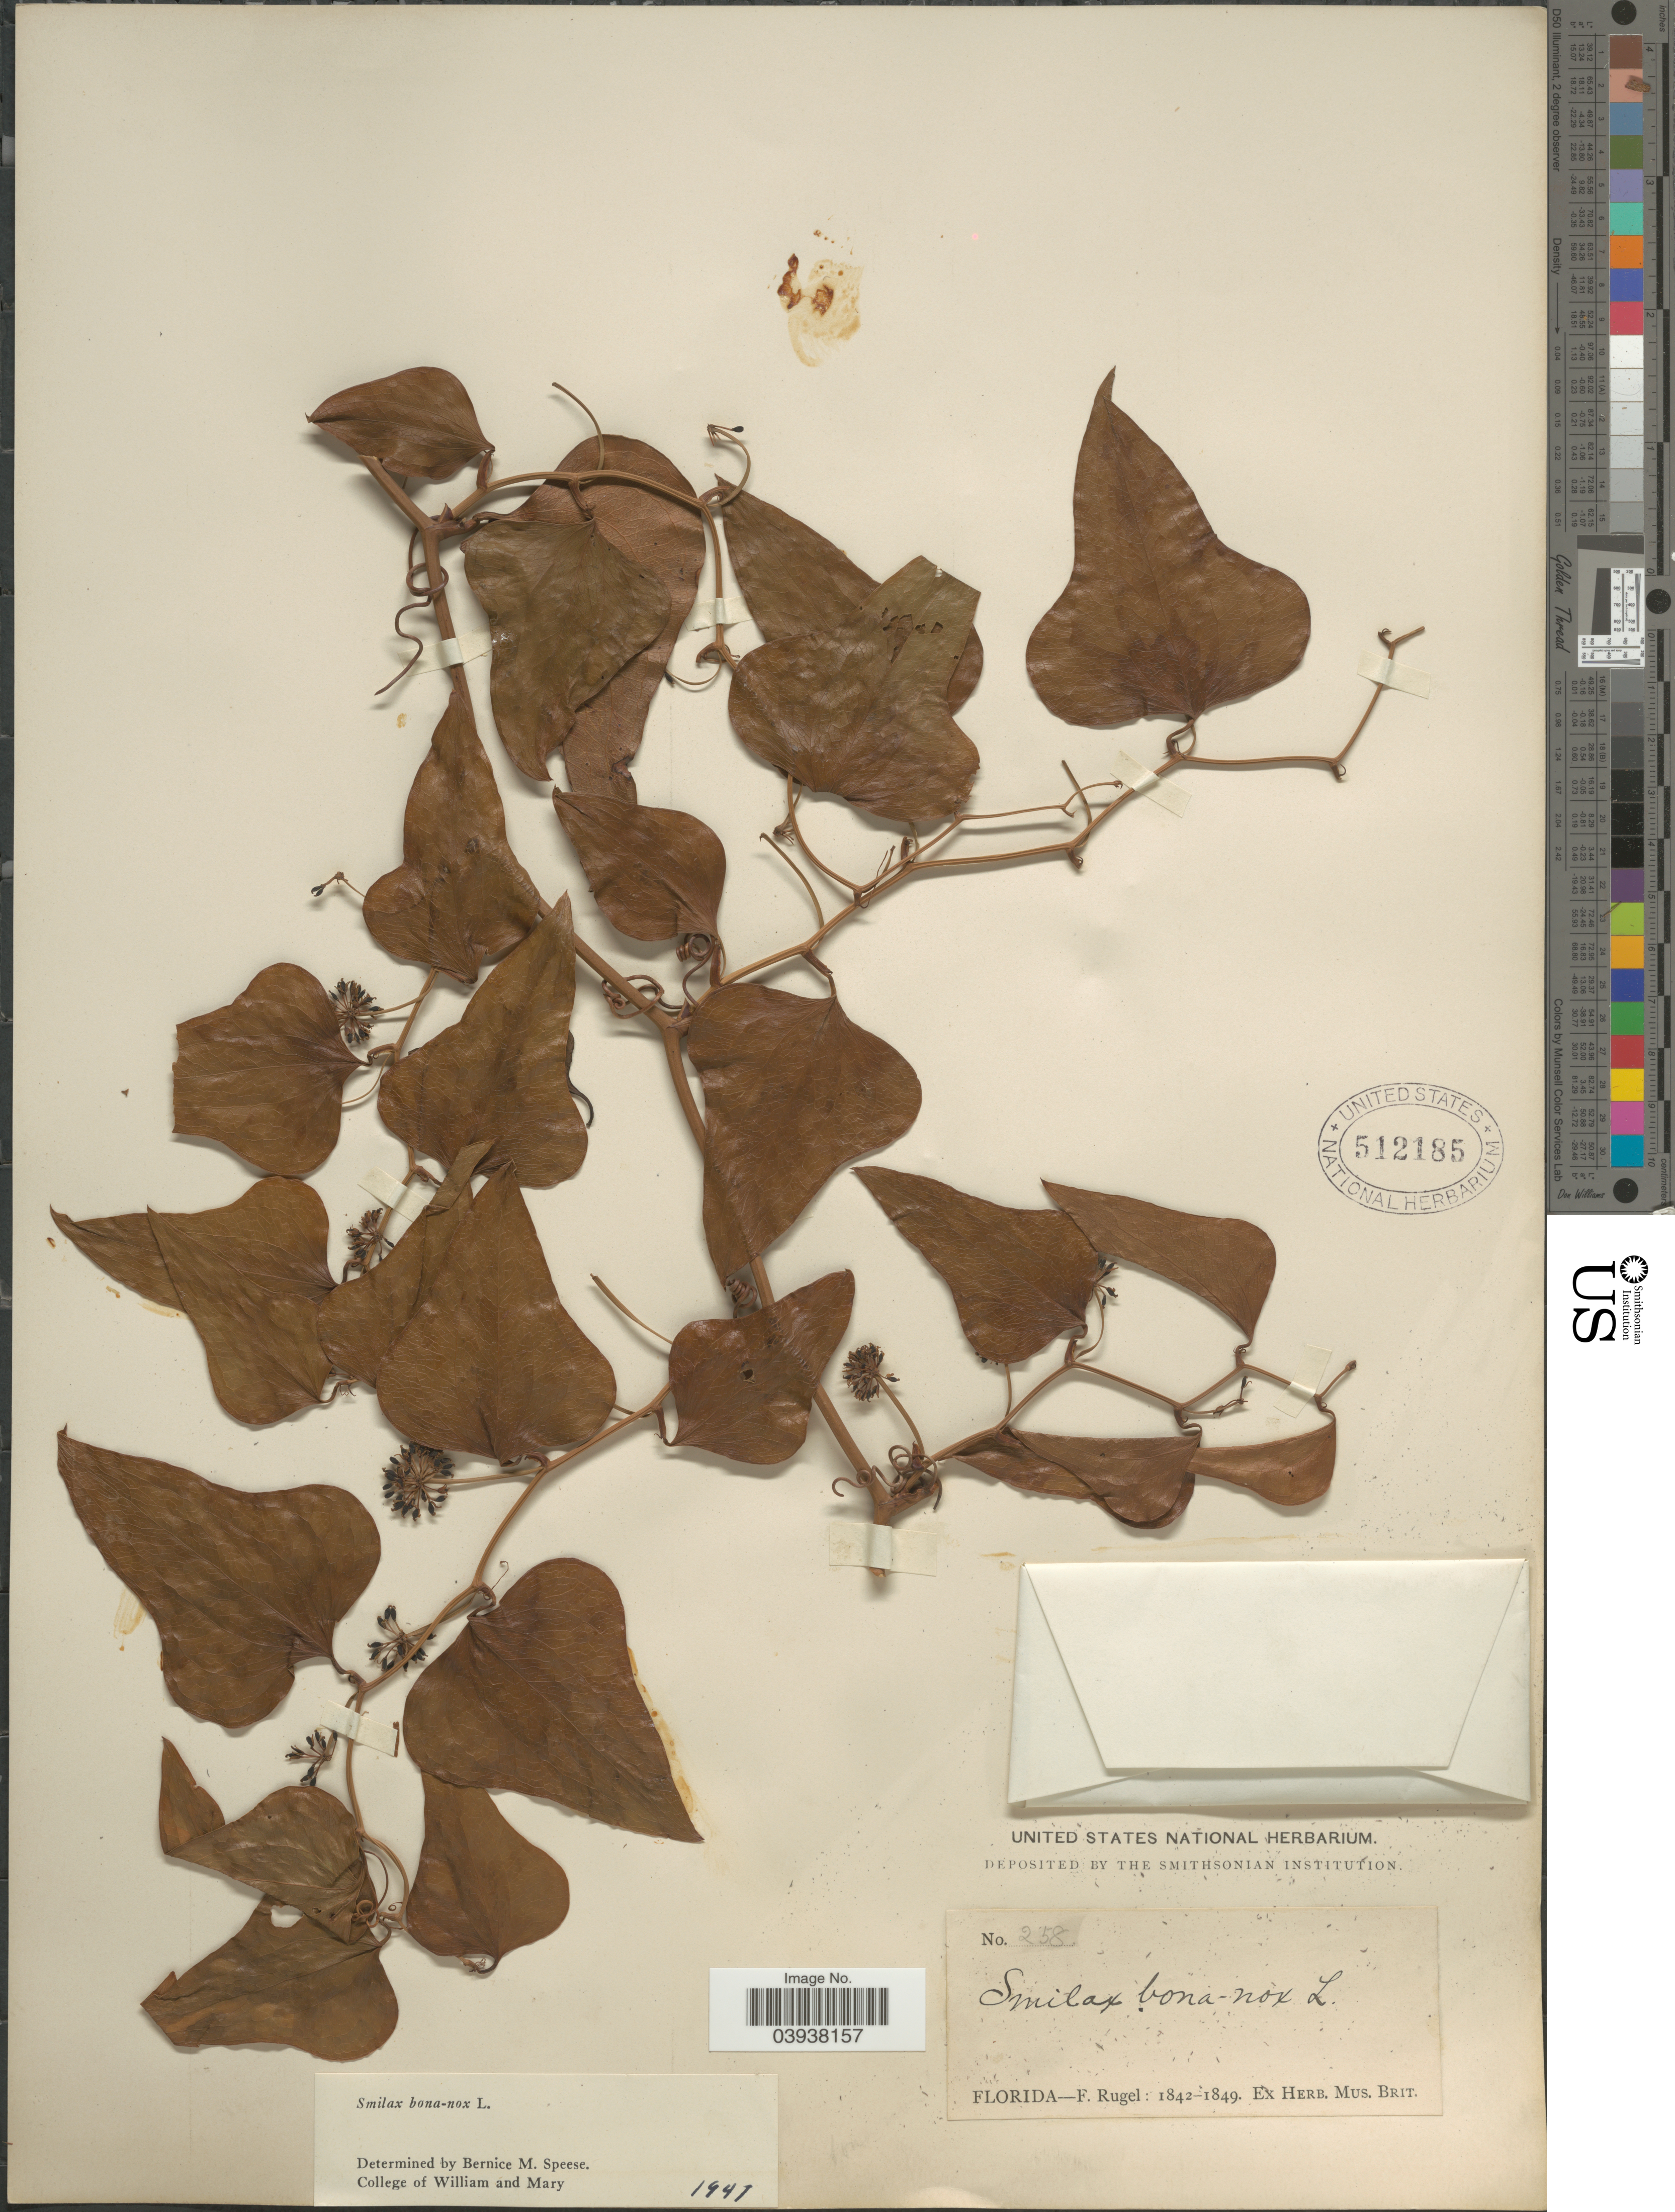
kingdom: Plantae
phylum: Tracheophyta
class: Liliopsida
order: Liliales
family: Smilacaceae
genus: Smilax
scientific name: Smilax bona-nox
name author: L.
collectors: F. Rugel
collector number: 258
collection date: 1842/1849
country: United States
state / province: Florida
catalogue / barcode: US 512185